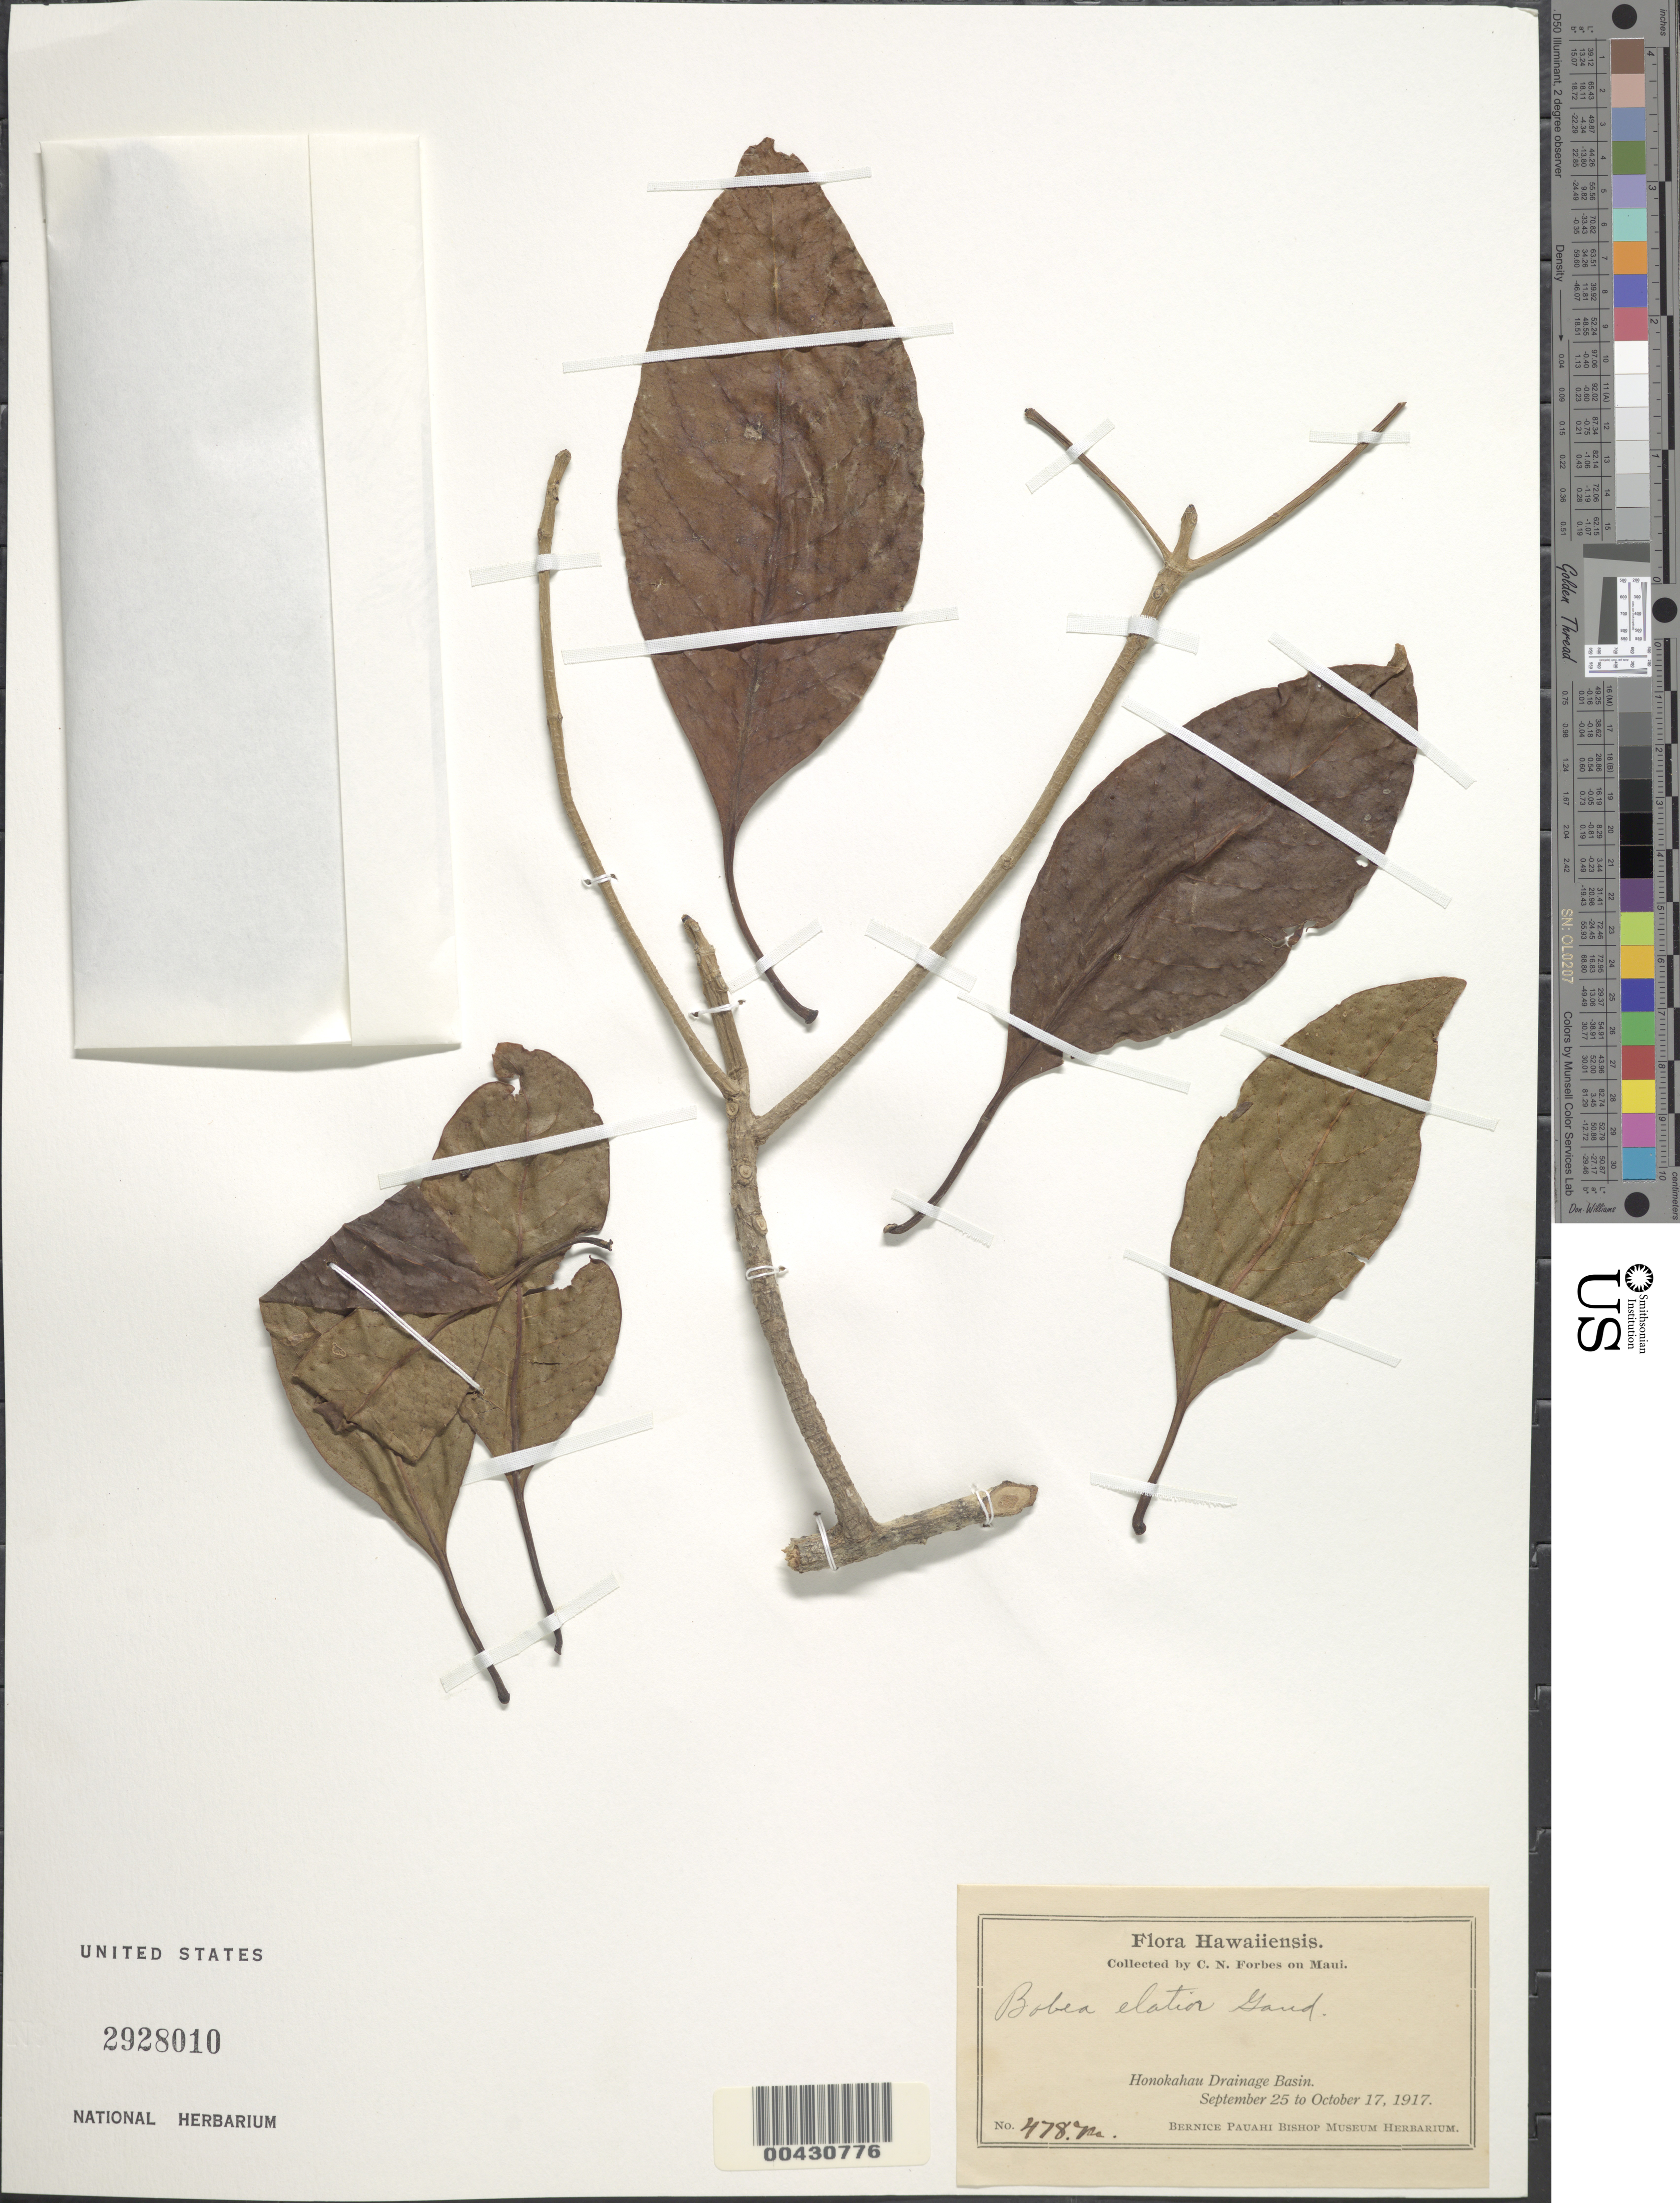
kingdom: Plantae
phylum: Tracheophyta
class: Magnoliopsida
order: Gentianales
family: Rubiaceae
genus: Bobea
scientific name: Bobea elatior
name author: Gaudich.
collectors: C. N. Forbes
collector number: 478.M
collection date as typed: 25 Sep 1917 to 17 Oct 1917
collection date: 1917-09-25/1917-10-17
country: United States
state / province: Hawaii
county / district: Maui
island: Maui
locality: Honokahau Drainage Basin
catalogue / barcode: US 2928010